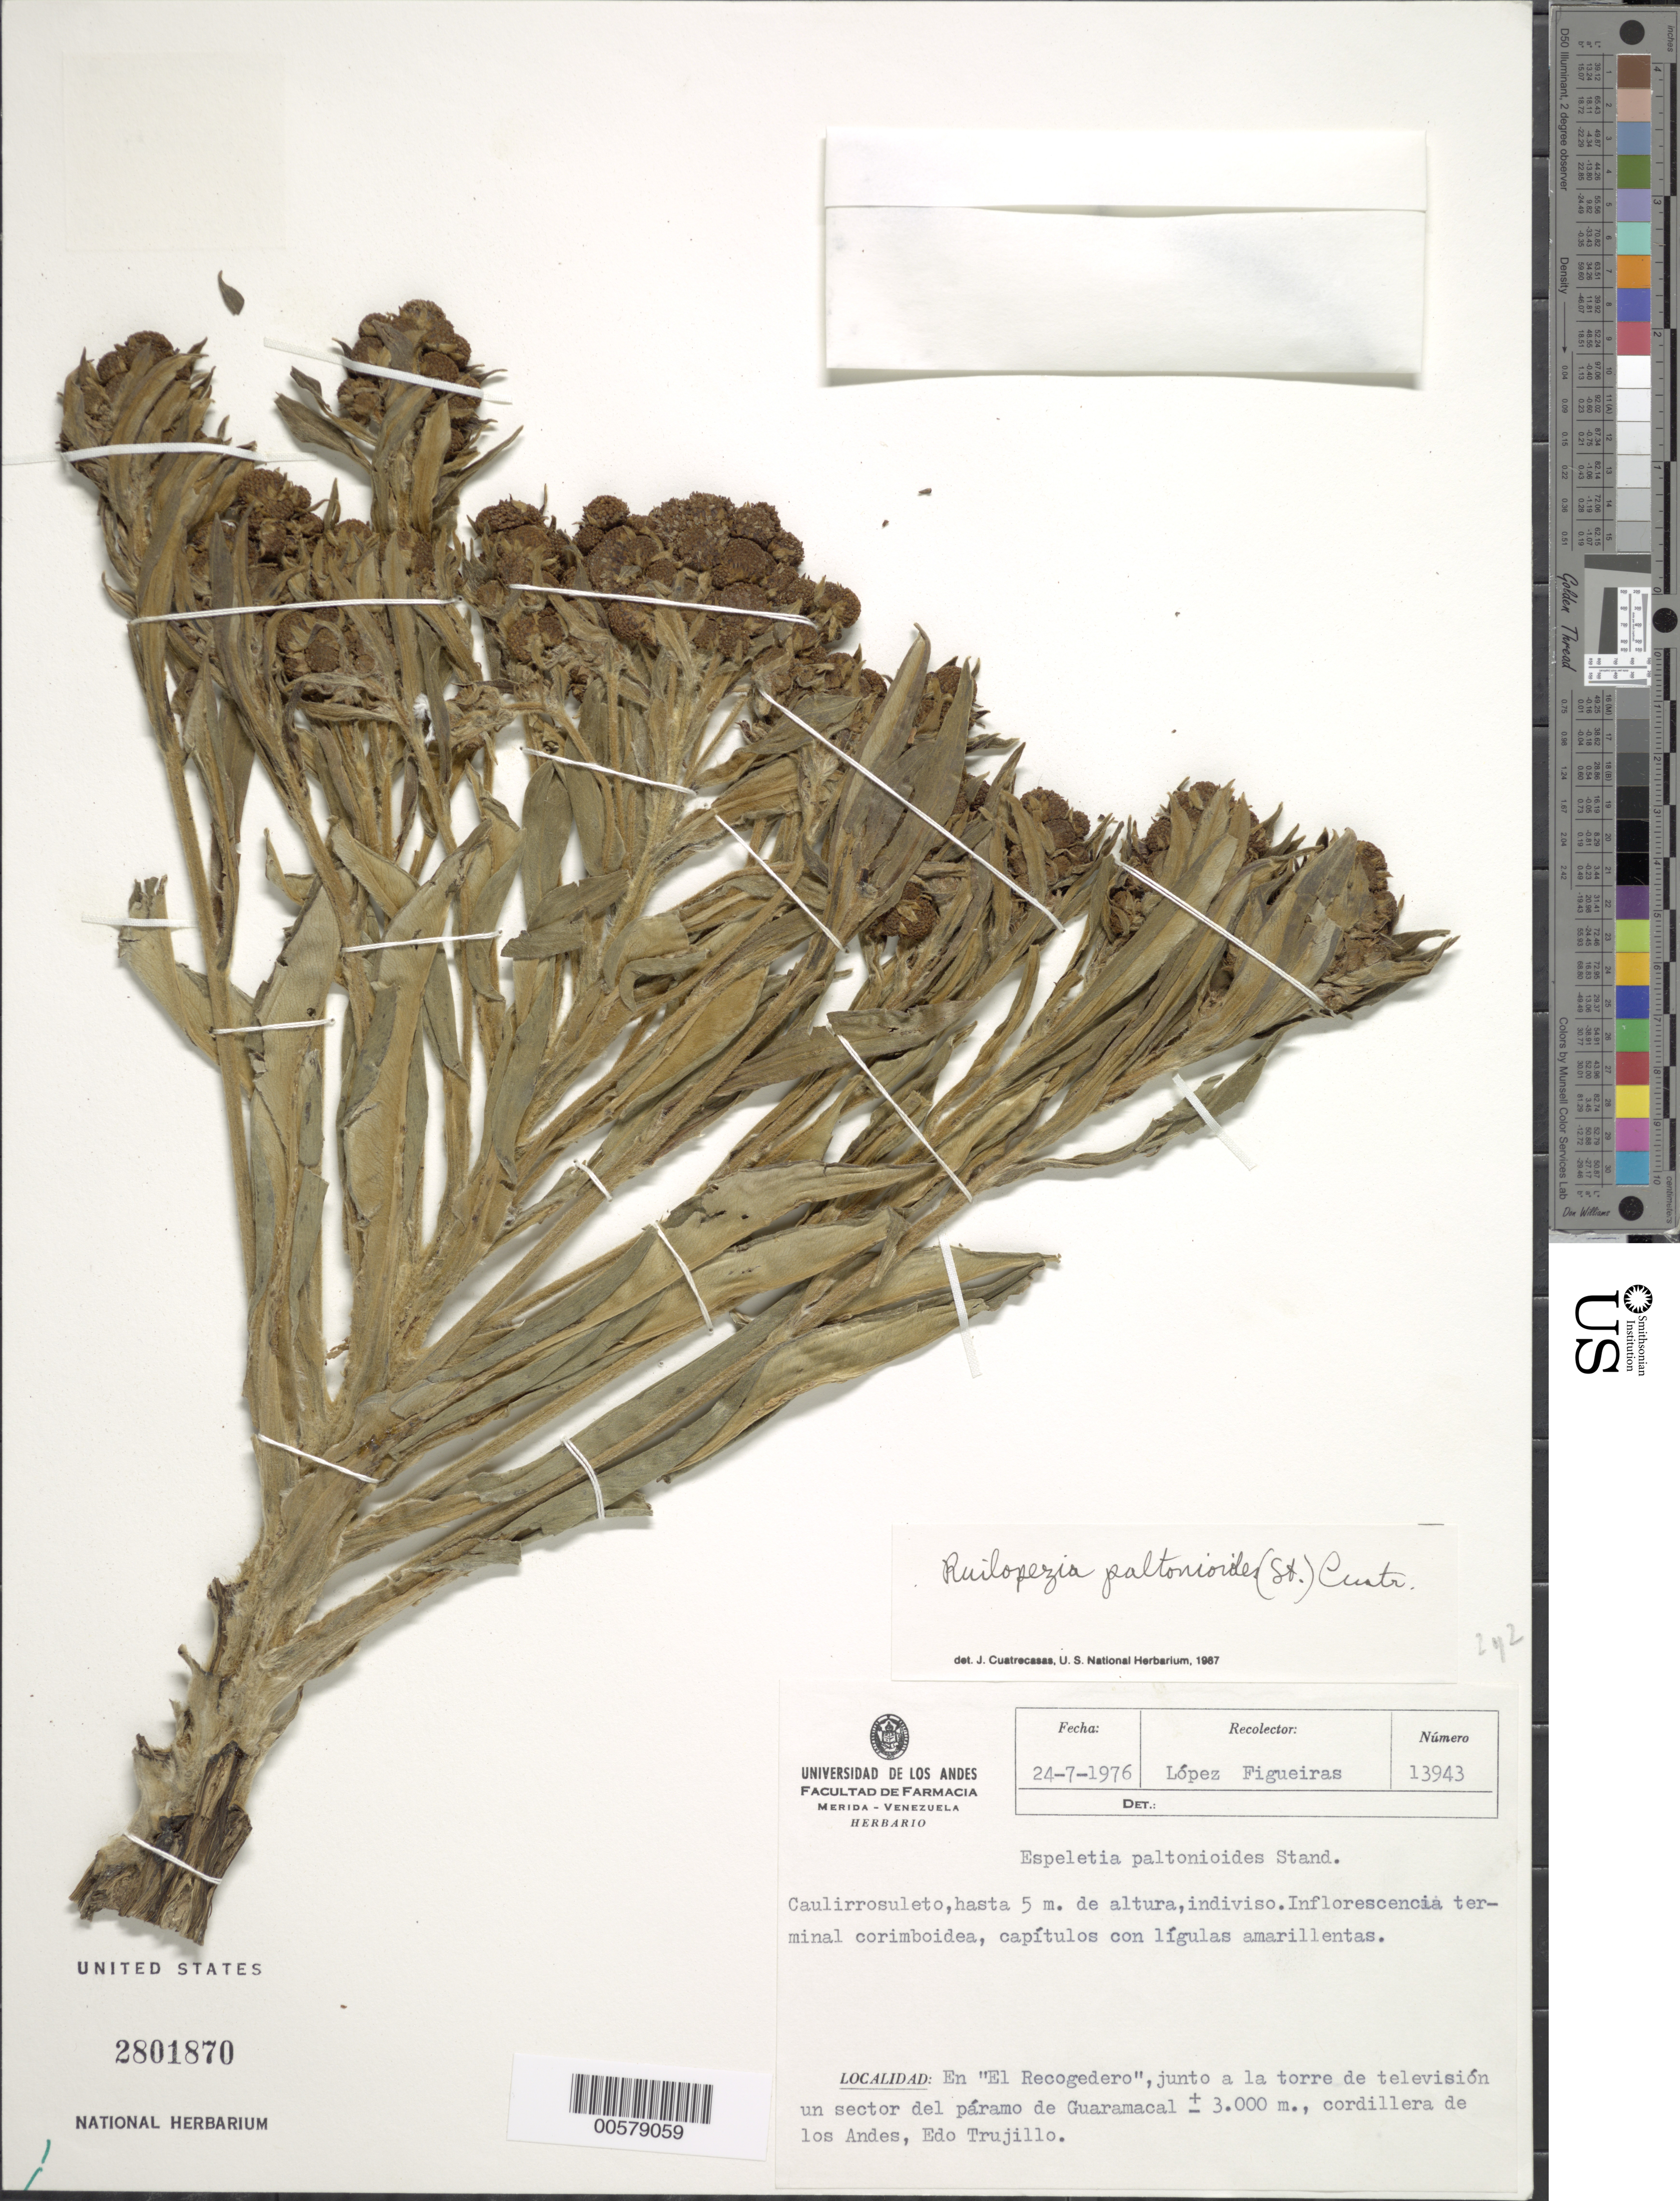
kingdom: Plantae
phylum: Tracheophyta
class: Magnoliopsida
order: Asterales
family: Asteraceae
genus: Ruilopezia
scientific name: Ruilopezia paltonioides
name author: (Standl.) Cuatrec.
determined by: Cuatrecasas, J.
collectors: M. López Figueiras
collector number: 13943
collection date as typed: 24 Jul 1976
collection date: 1976-07-24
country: Venezuela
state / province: Trujillo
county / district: Boconó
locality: Cordillera de los Andes, paramo de Guaramacal: El Recogedero, junto a la torre de television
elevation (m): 3000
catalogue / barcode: US 2801870